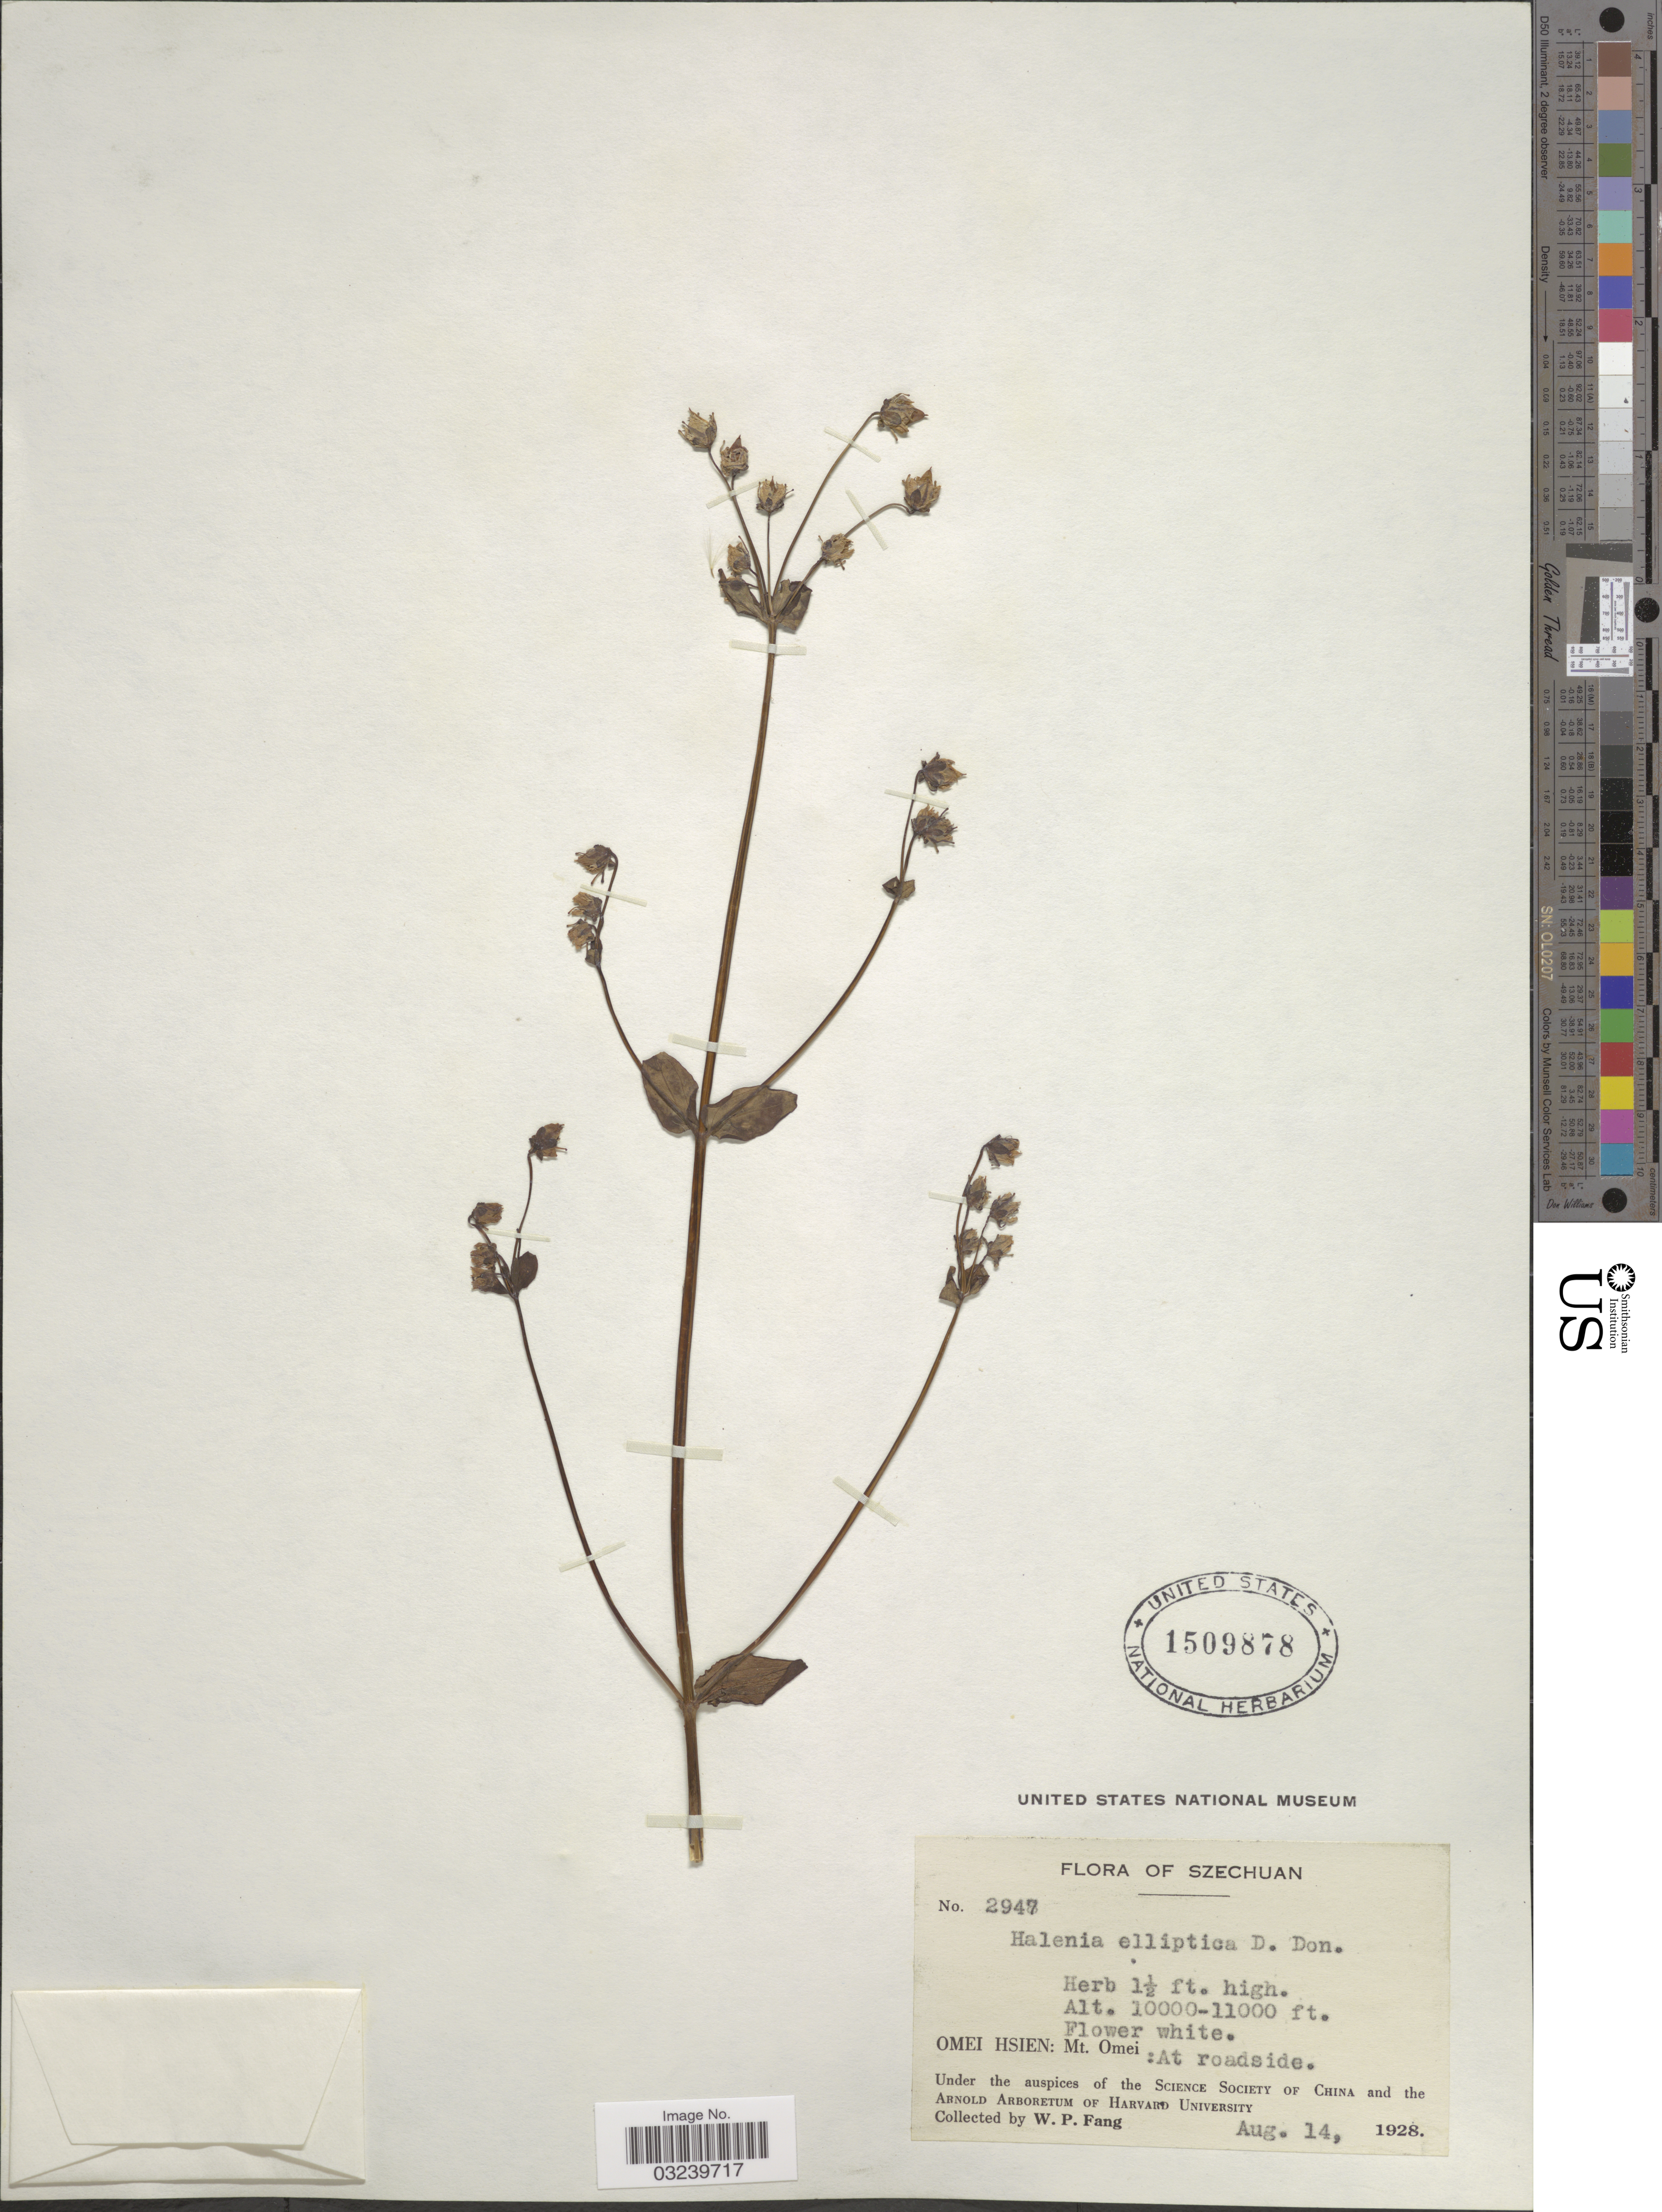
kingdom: Plantae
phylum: Tracheophyta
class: Magnoliopsida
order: Gentianales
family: Gentianaceae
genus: Halenia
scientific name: Halenia elliptica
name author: D. Don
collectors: W. P. Fang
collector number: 2947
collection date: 1928-08-14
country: China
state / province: Sichuan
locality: Szechuan, Omei Hsien: Mt. Omei: At roadside.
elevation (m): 3048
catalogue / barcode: US 1509878